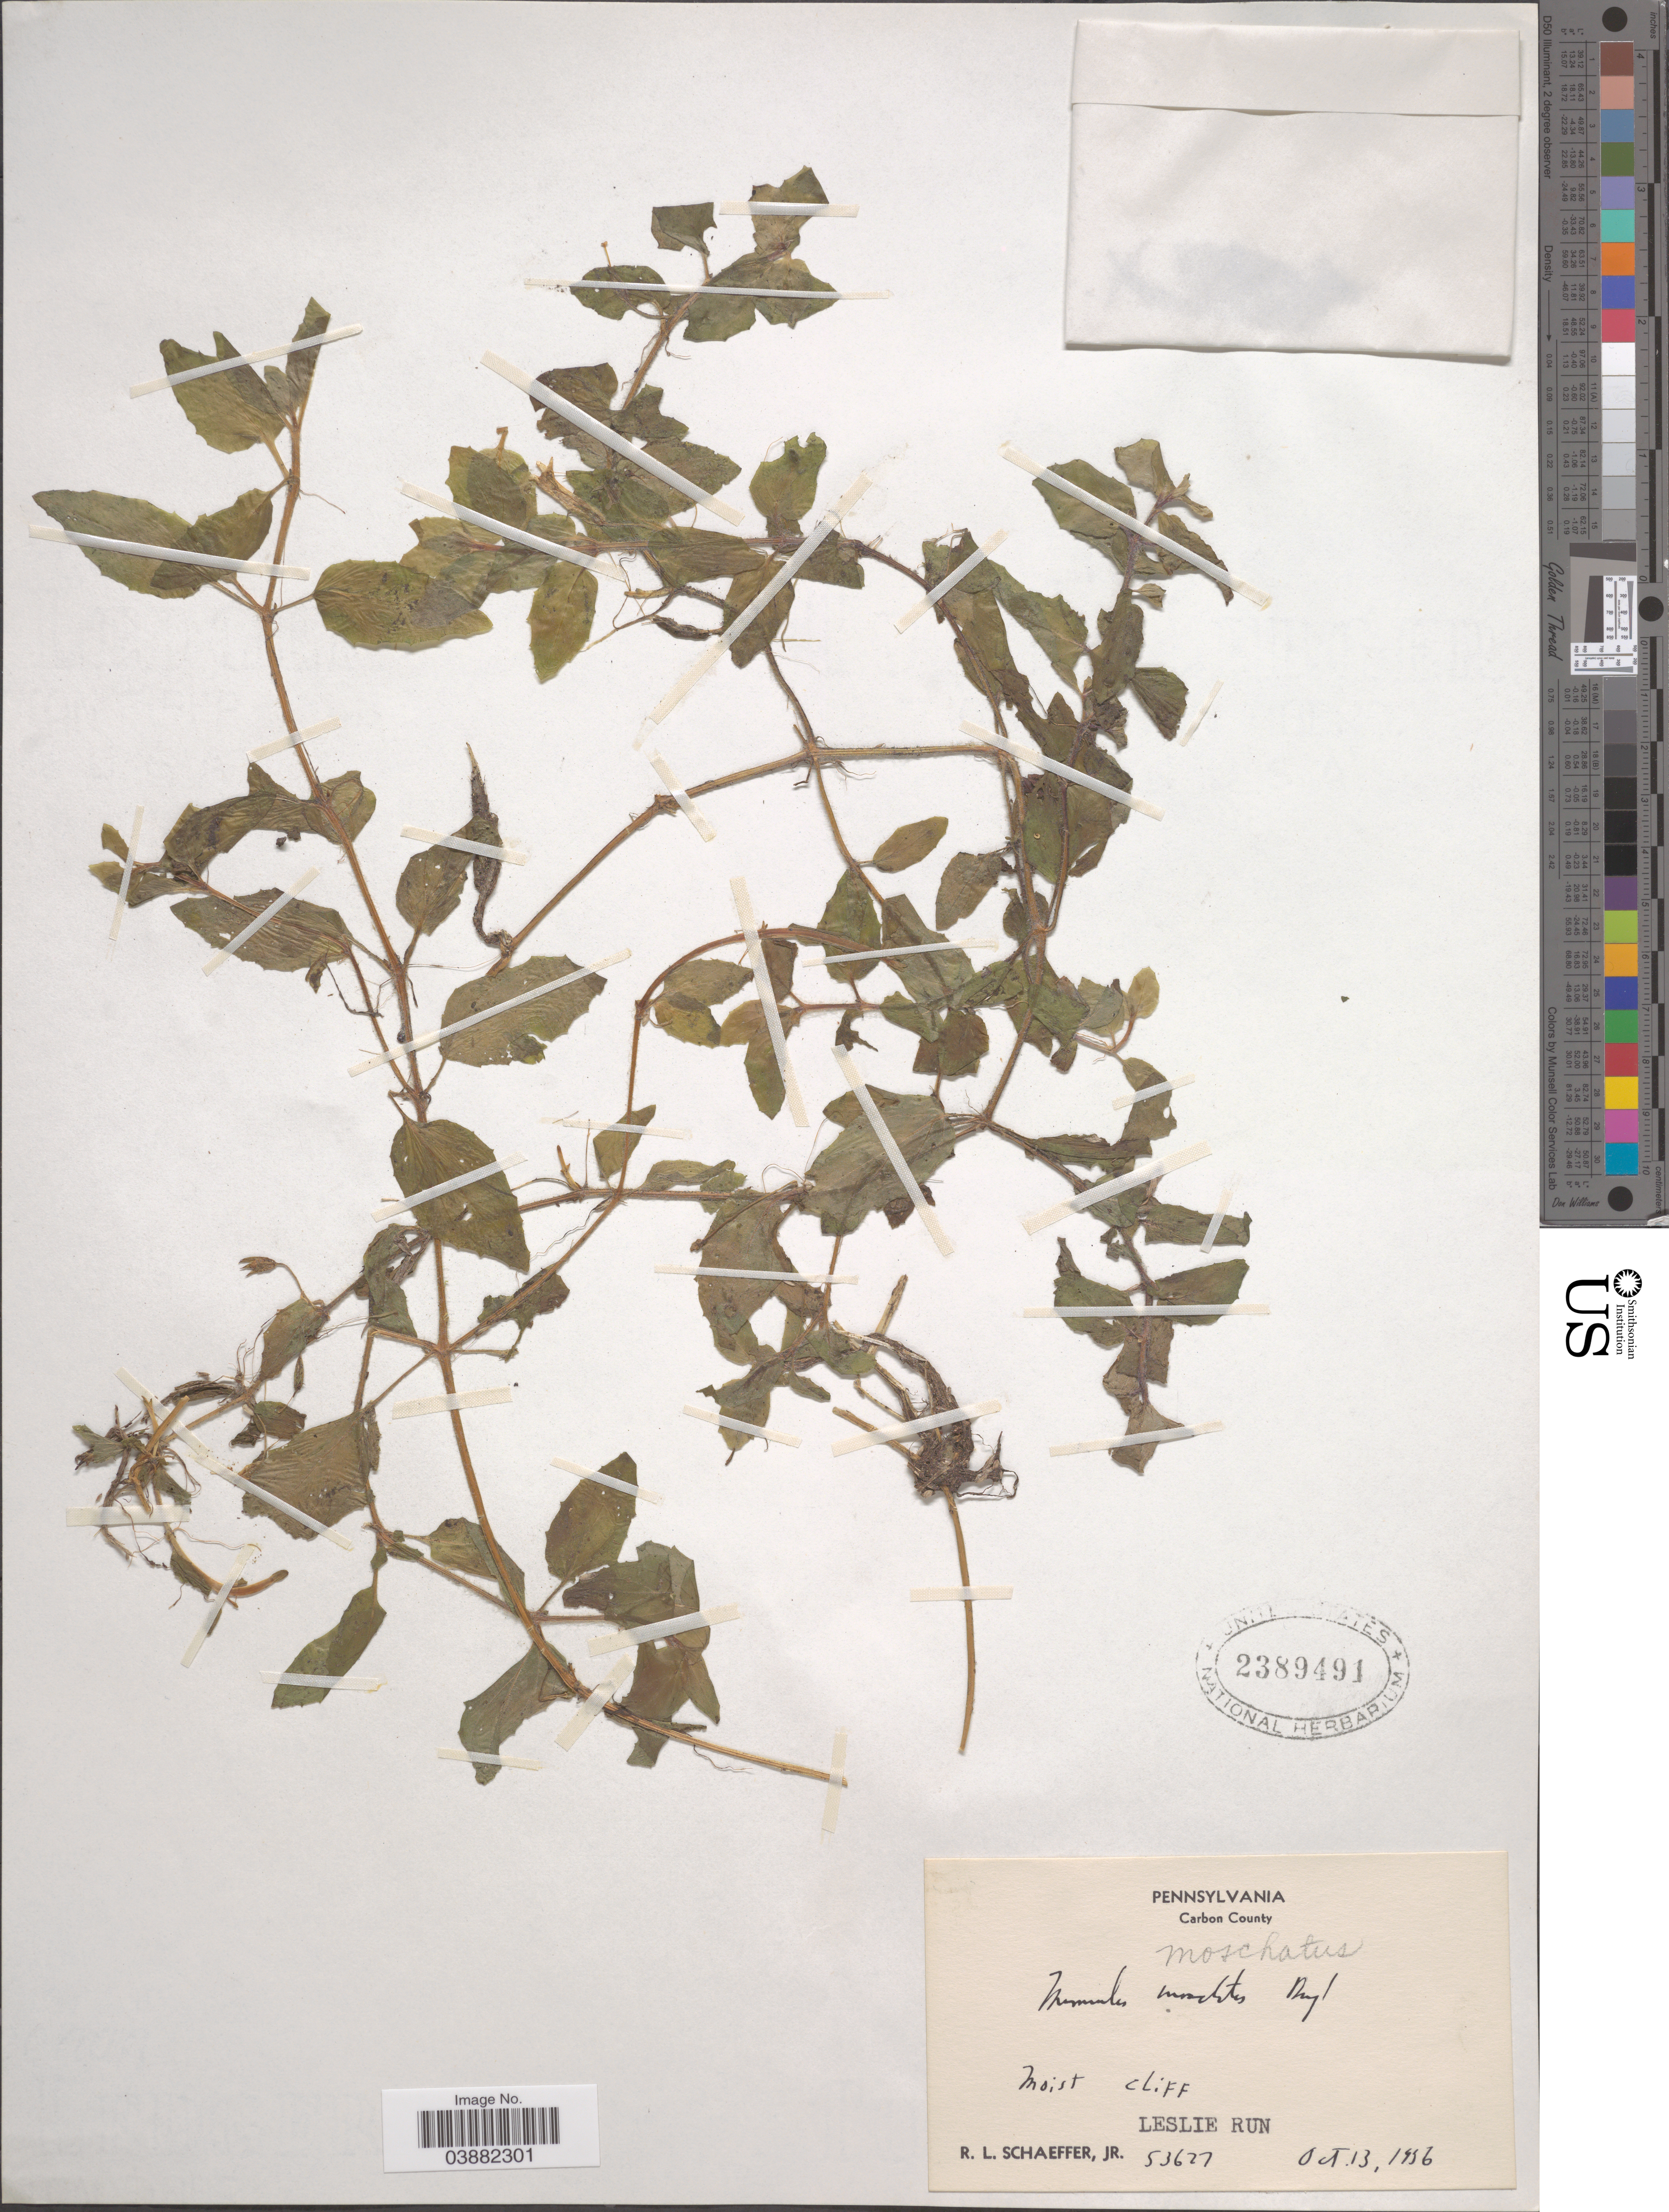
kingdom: Plantae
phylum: Tracheophyta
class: Magnoliopsida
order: Lamiales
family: Phrymaceae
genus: Mimulus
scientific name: Mimulus moschatus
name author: Douglas ex Lindl.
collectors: R. L. Schaeffer Jr.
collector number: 53627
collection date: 1956-10-13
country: United States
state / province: Pennsylvania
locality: Carbon County. Leslie Run.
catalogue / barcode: US 2389491